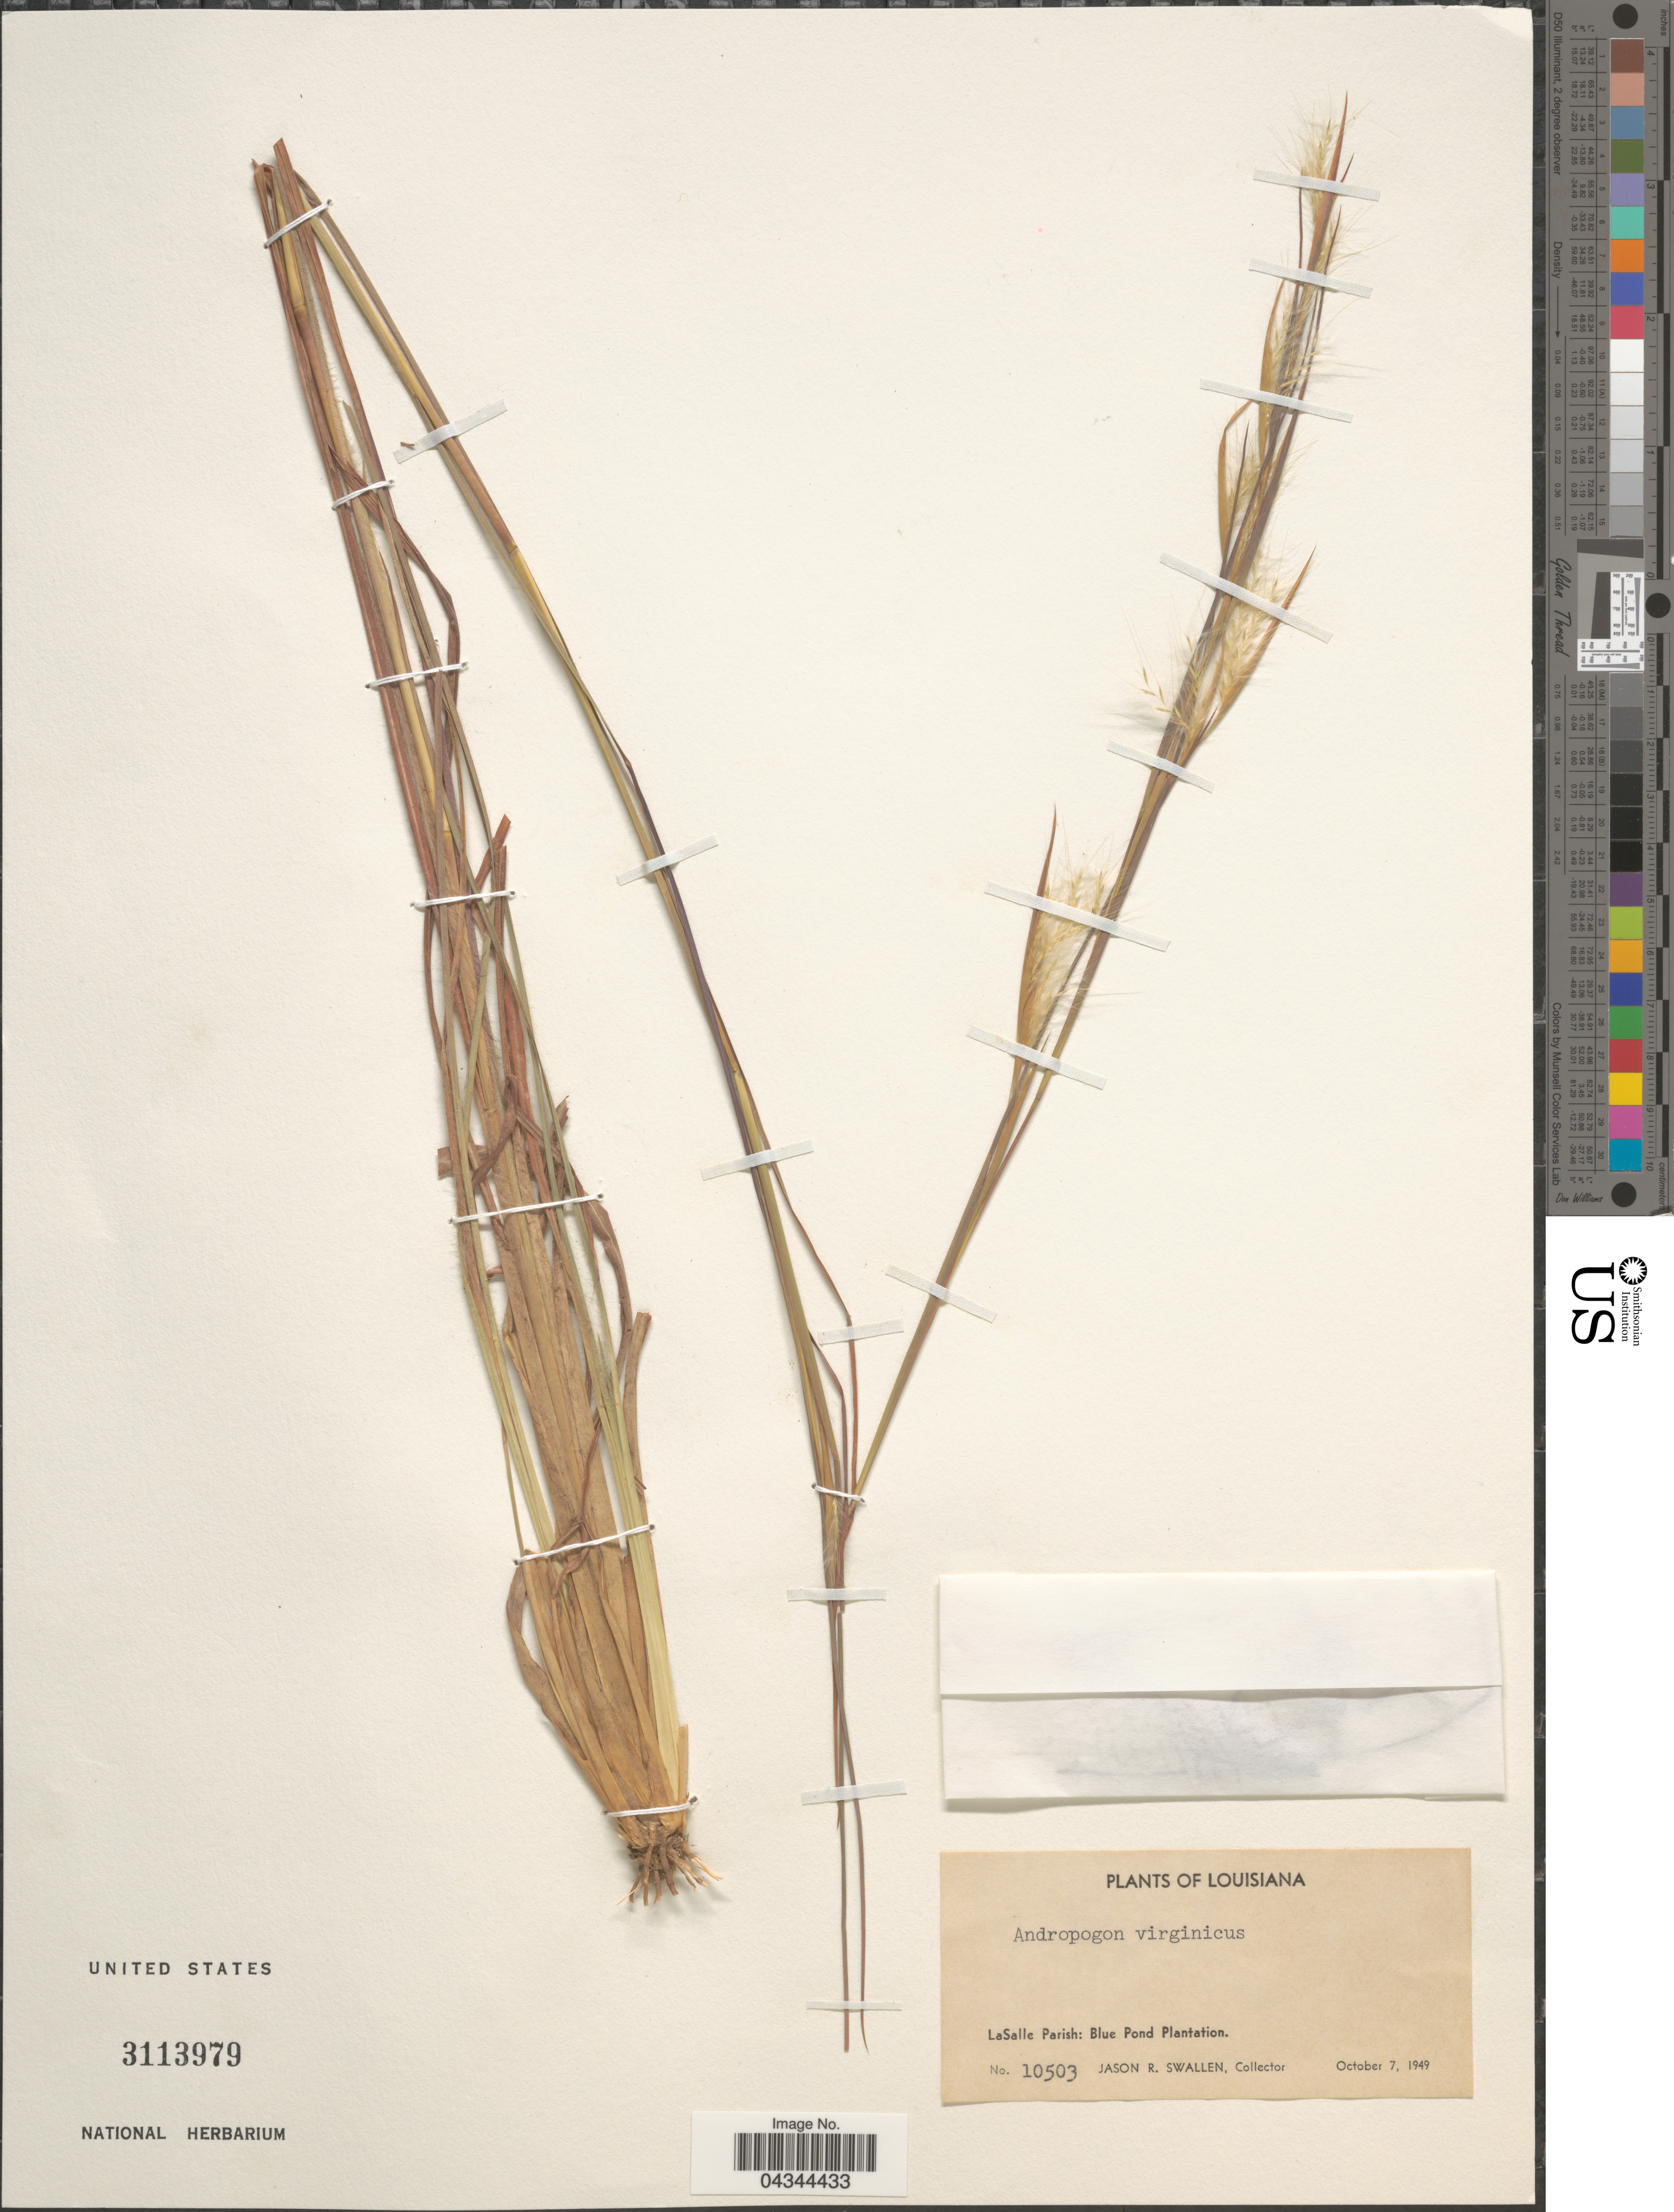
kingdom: Plantae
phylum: Tracheophyta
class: Liliopsida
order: Poales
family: Poaceae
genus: Andropogon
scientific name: Andropogon virginicus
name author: L.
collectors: J. R. Swallen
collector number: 10503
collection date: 1949-10-07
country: United States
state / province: Louisiana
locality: LaSalle Parish: Blue Pond Plantation.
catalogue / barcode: US 3113979